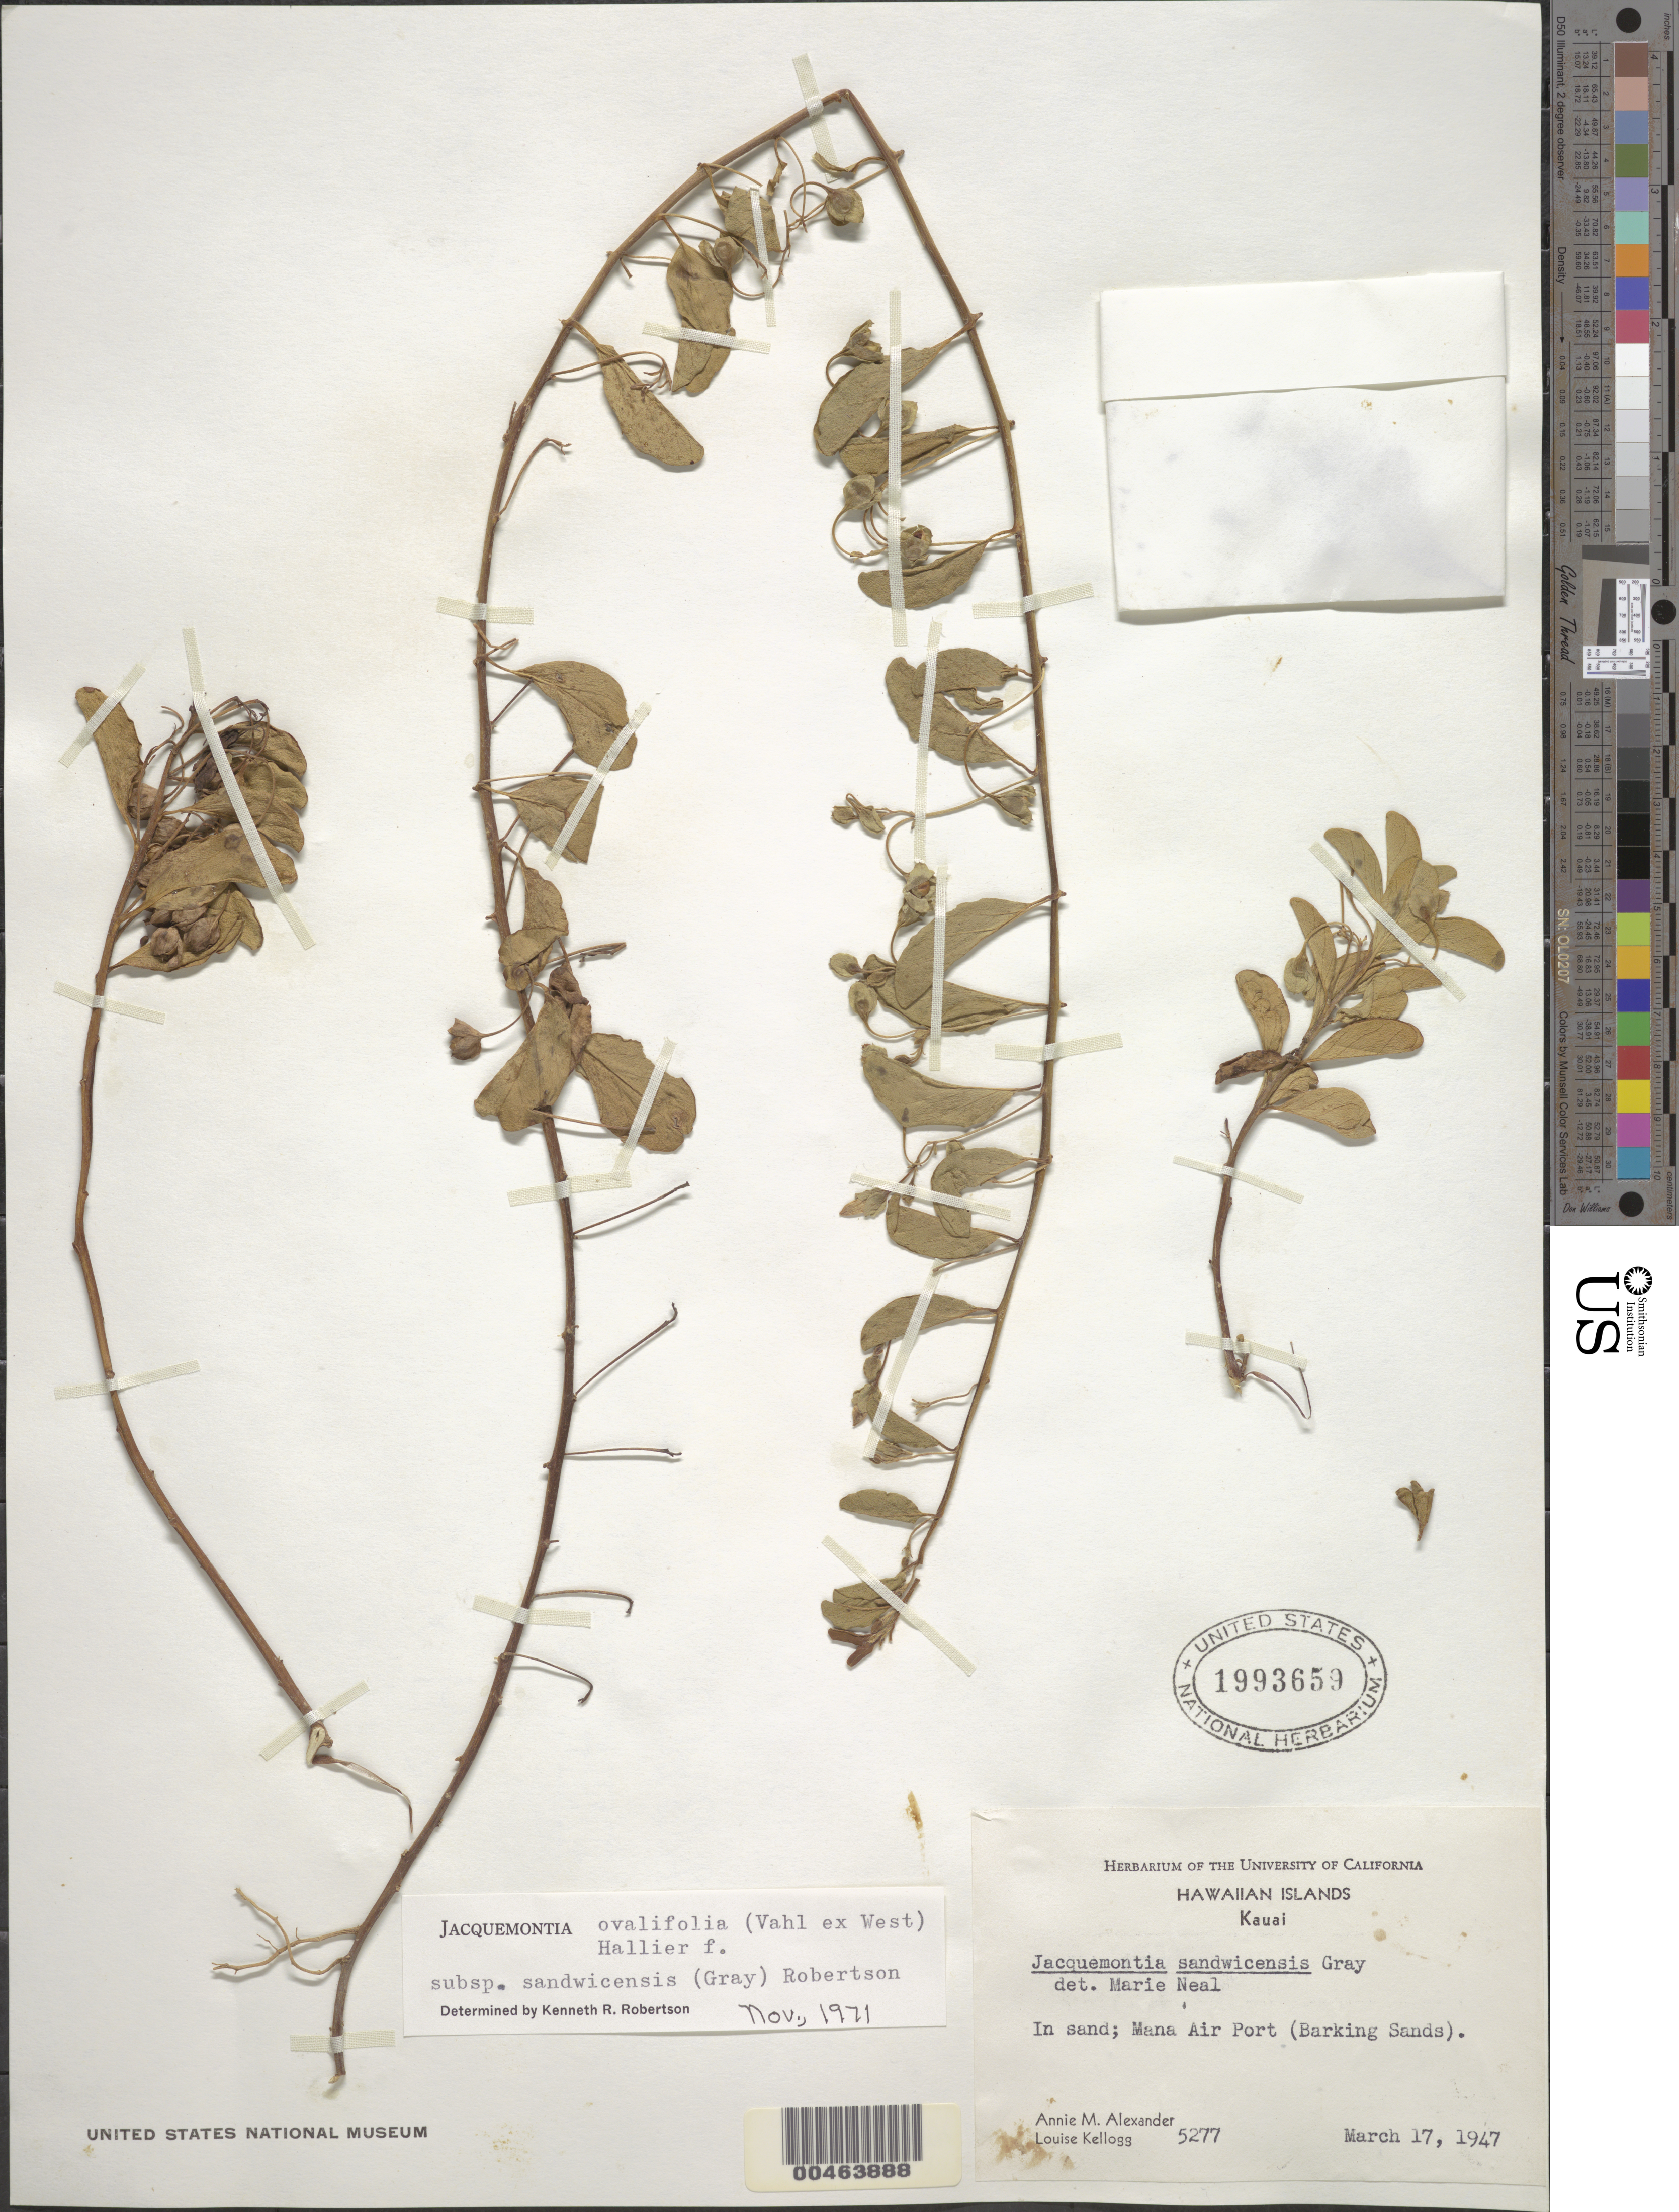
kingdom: Plantae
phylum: Tracheophyta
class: Magnoliopsida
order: Solanales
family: Convolvulaceae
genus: Jacquemontia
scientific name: Jacquemontia sandwicensis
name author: A. Gray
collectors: A. M. Alexander & L. Kellogg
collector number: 5277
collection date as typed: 17 Mar 1947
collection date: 1947-03-17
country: United States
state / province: Hawaii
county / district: Kauai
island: Kaua'i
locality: Mana Air Port (Barking Sands).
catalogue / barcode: US 1993659